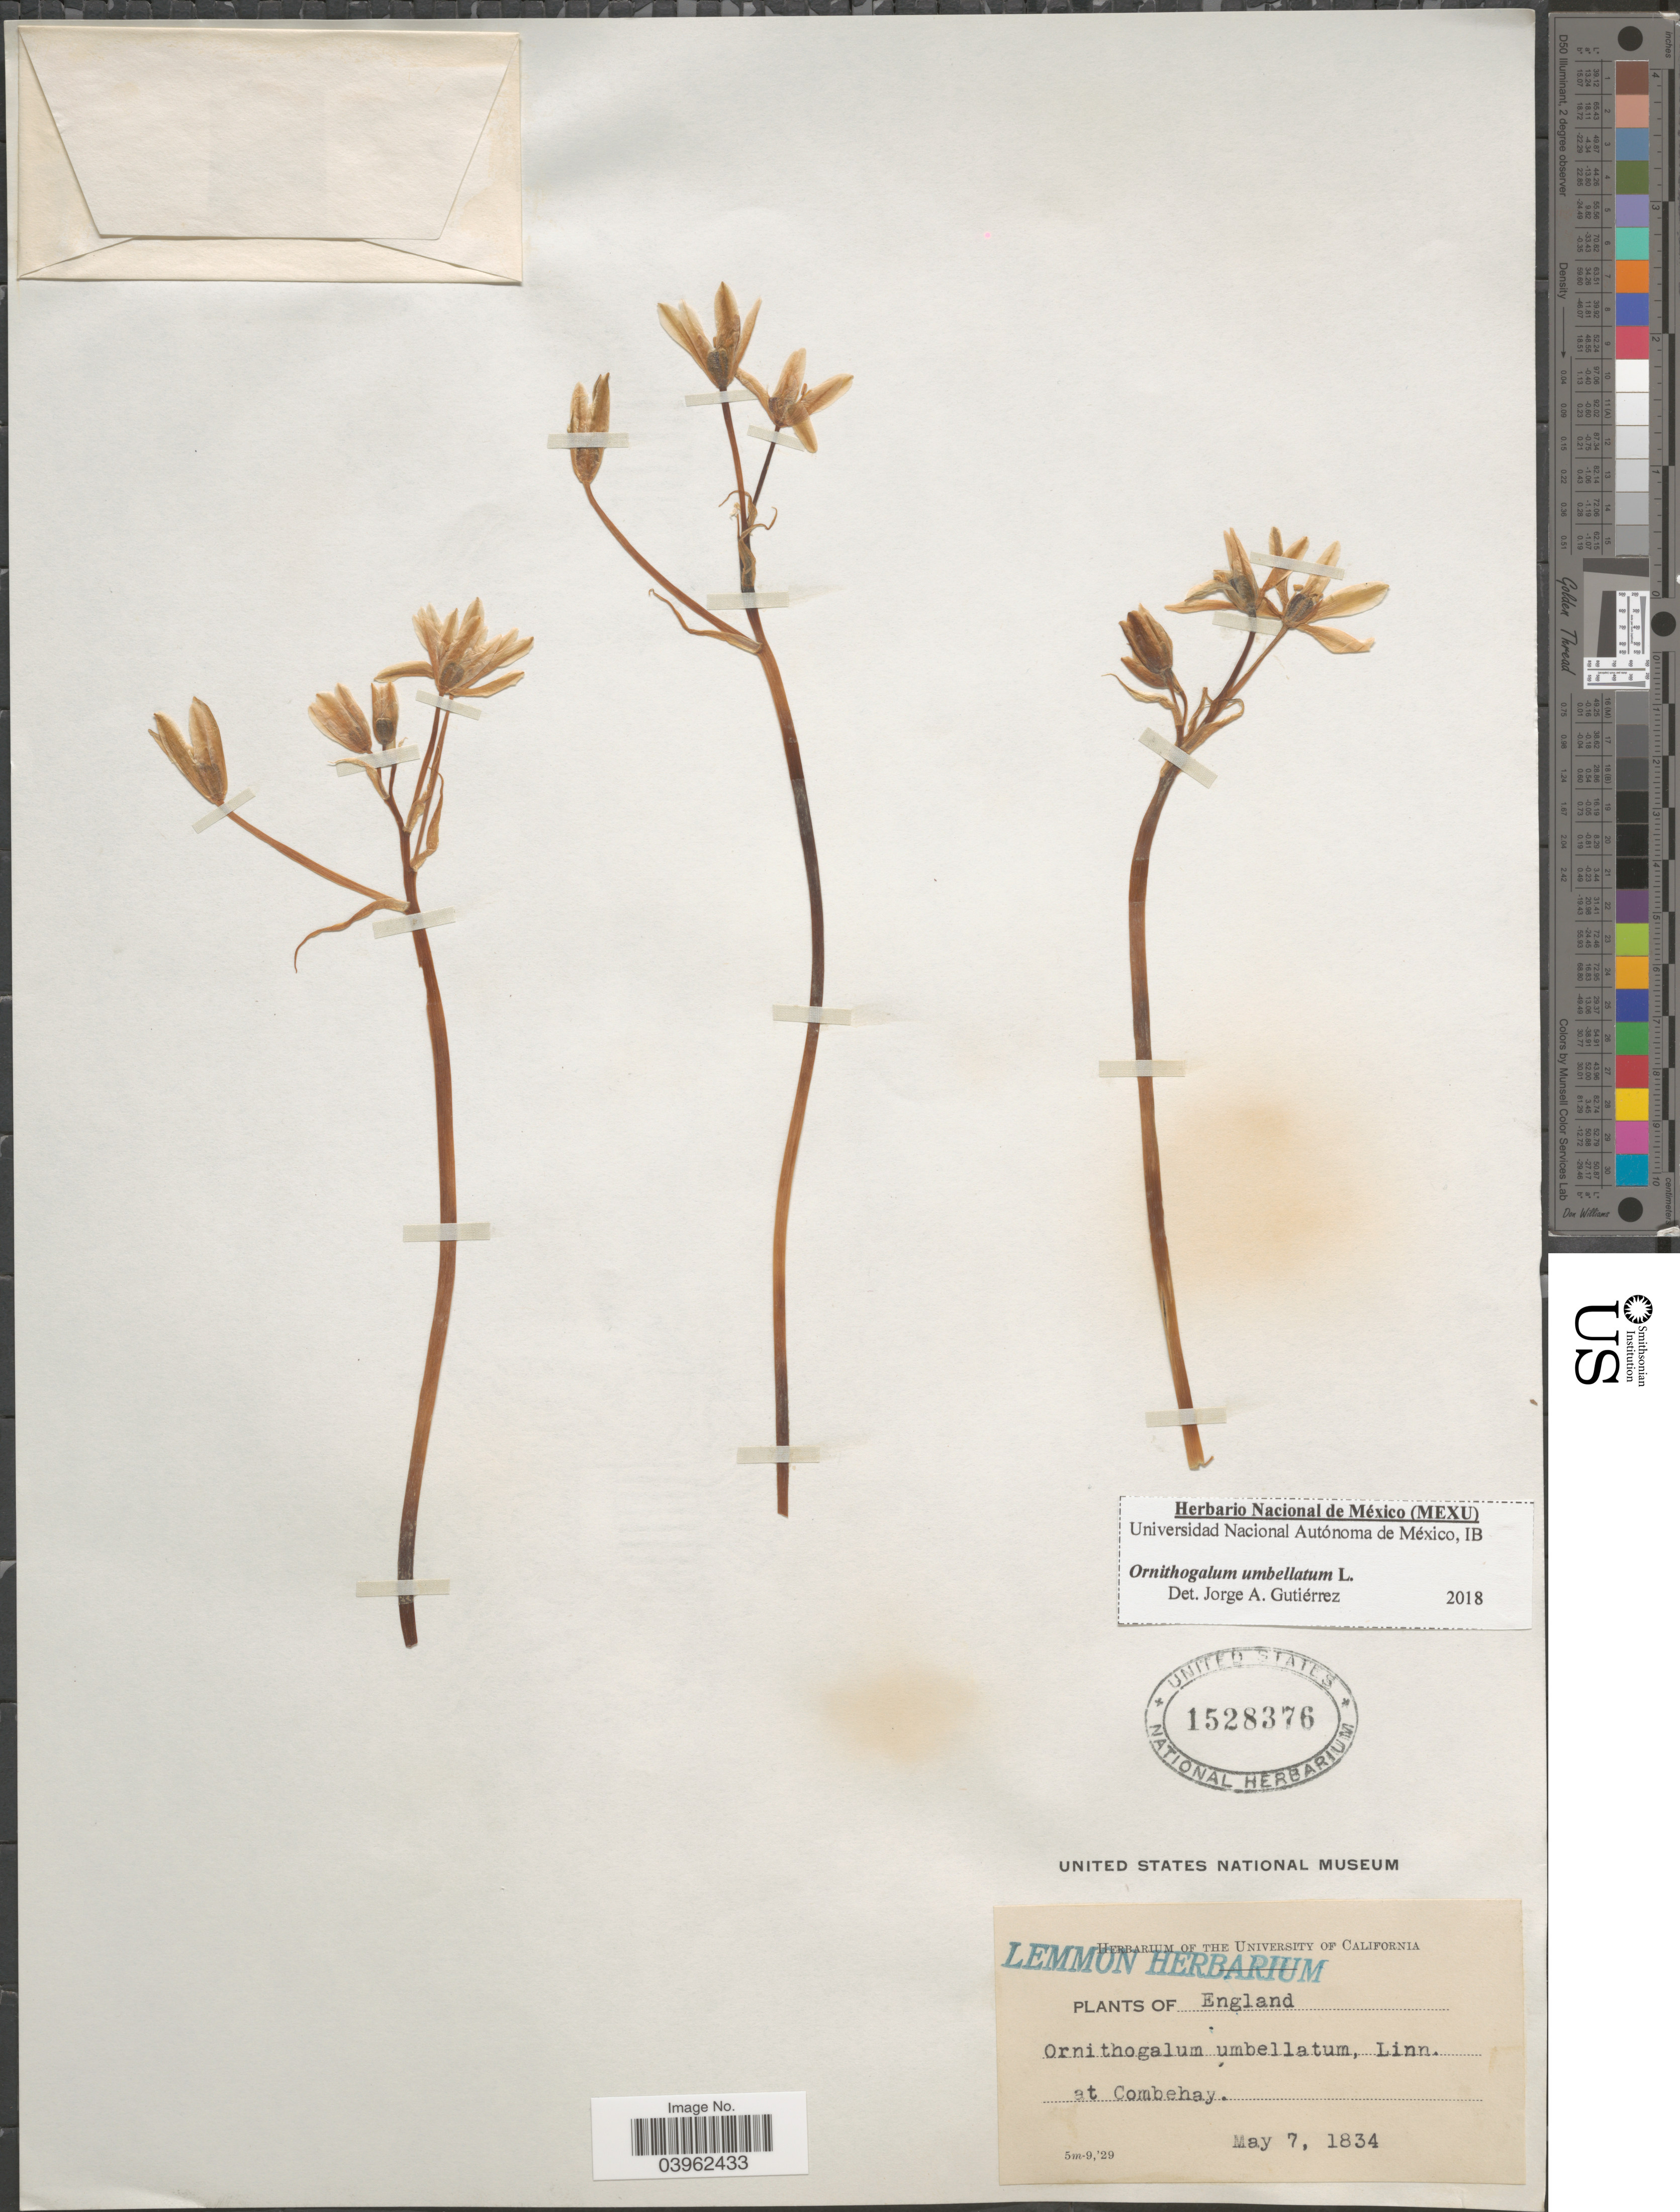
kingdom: Plantae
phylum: Tracheophyta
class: Liliopsida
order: Asparagales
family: Asparagaceae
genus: Ornithogalum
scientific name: Ornithogalum umbellatum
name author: L.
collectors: ex herb. Lemmon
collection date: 1834-05-07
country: United Kingdom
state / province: England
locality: At Combehay.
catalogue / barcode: US 1528376